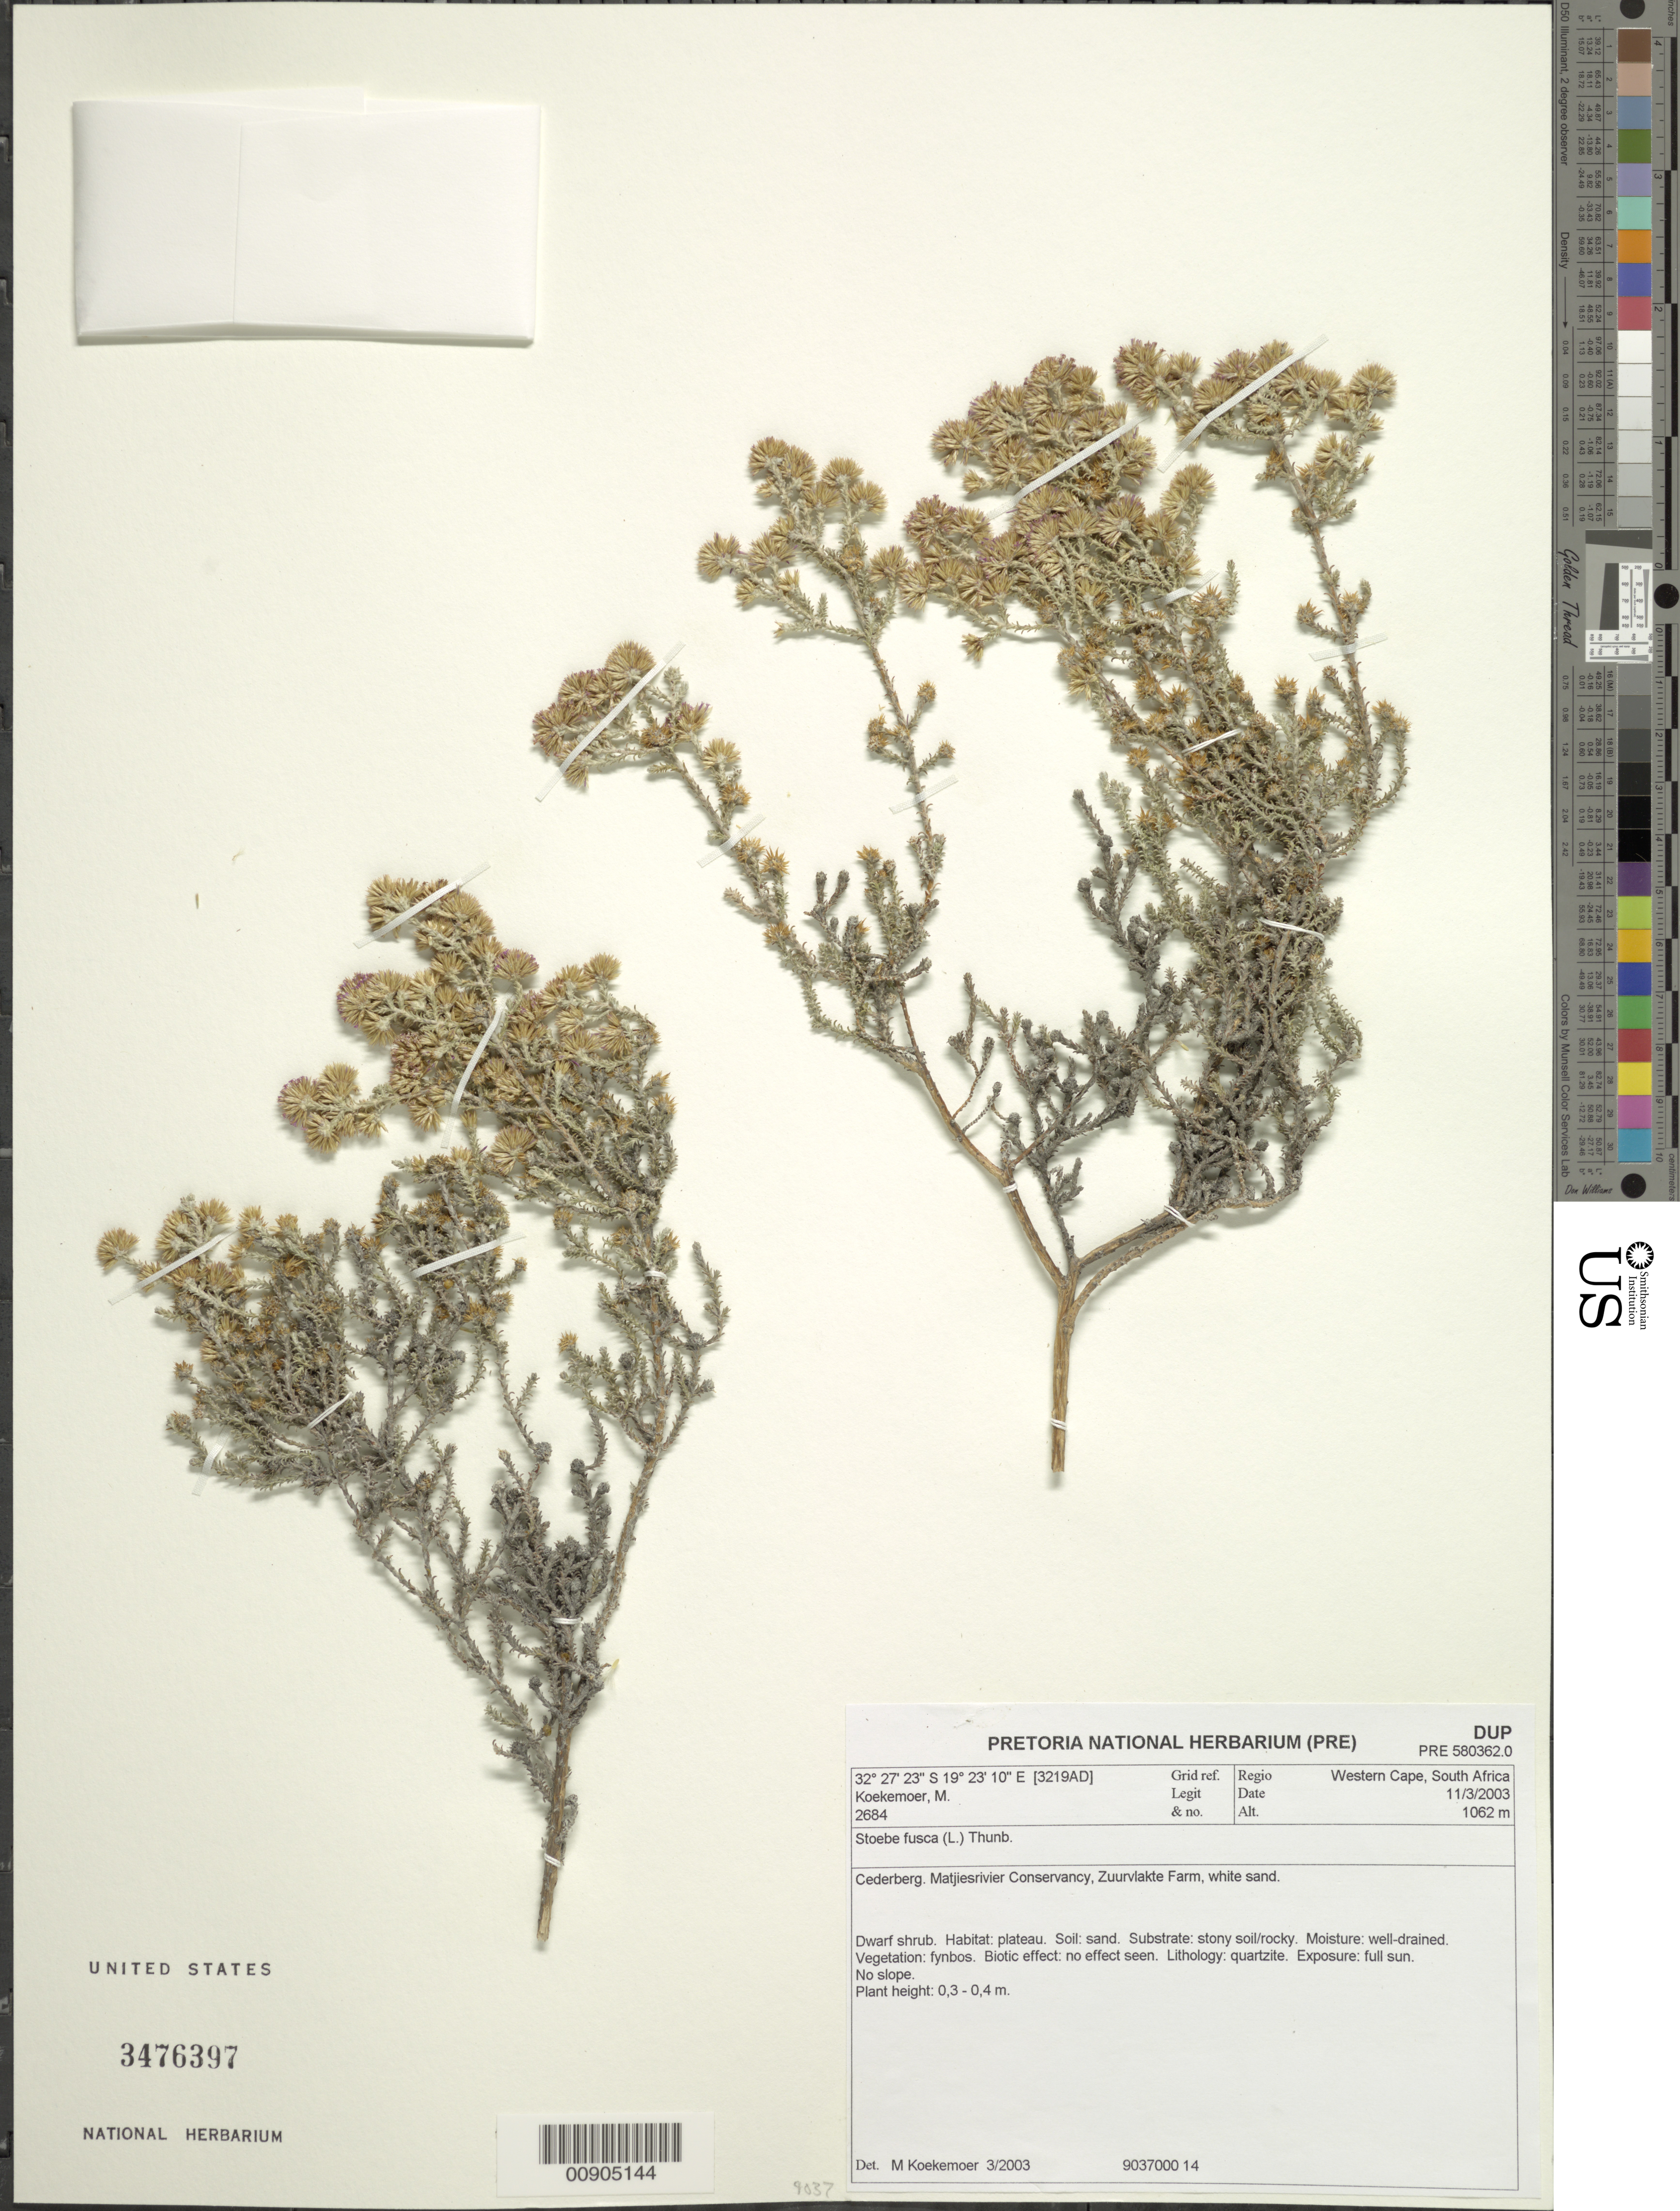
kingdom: Plantae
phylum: Tracheophyta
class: Magnoliopsida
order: Asterales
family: Asteraceae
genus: Stoebe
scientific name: Stoebe fusca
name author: (L.) Thunb.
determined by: Koekemoer, M.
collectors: M. Koekemoer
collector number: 2684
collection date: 2003-03-11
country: South Africa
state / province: Western Cape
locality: Cederberg, Matjiesrivier Conservancy, Zuurvlakte Farm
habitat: Plateau, stony soil/rocky, well-drained, fynbos, quartzite, full sun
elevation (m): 1062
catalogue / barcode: US 3476397